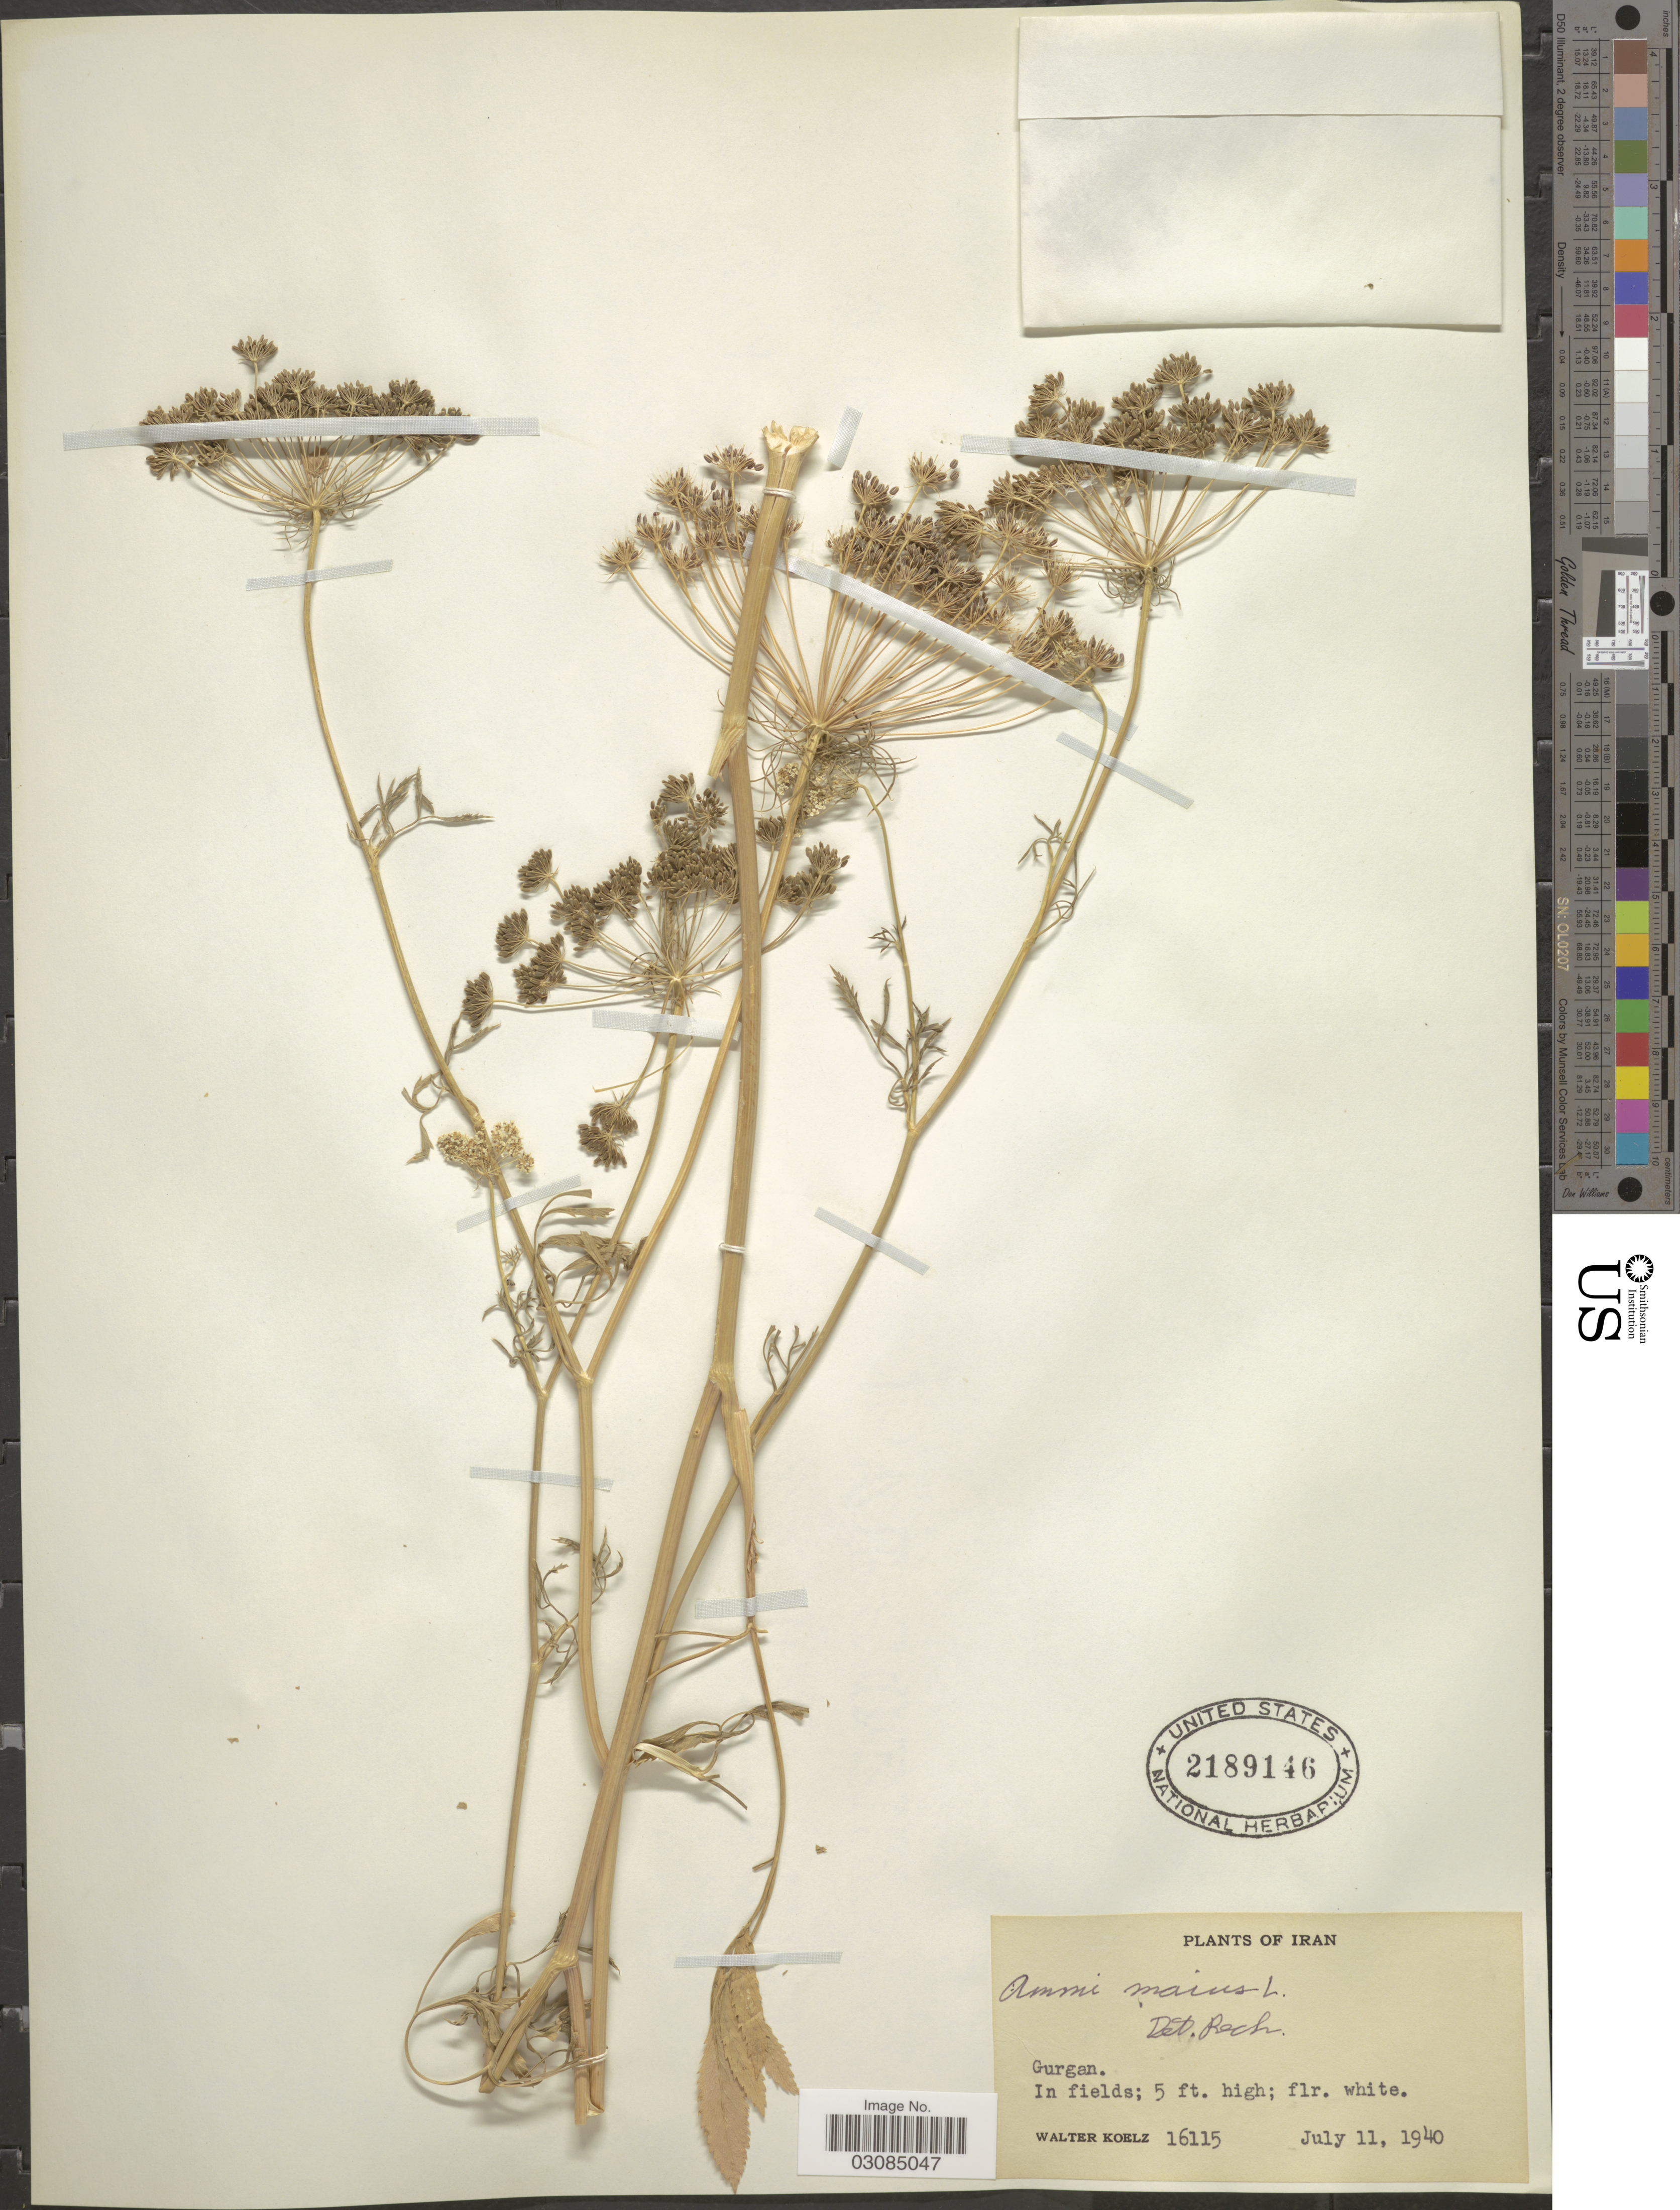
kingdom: Plantae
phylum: Tracheophyta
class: Magnoliopsida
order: Apiales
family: Apiaceae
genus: Ammi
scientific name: Ammi majus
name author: L.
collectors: W. N. Koelz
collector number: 16115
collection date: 1940-07-11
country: Iran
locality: Gurgan.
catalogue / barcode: US 2189146